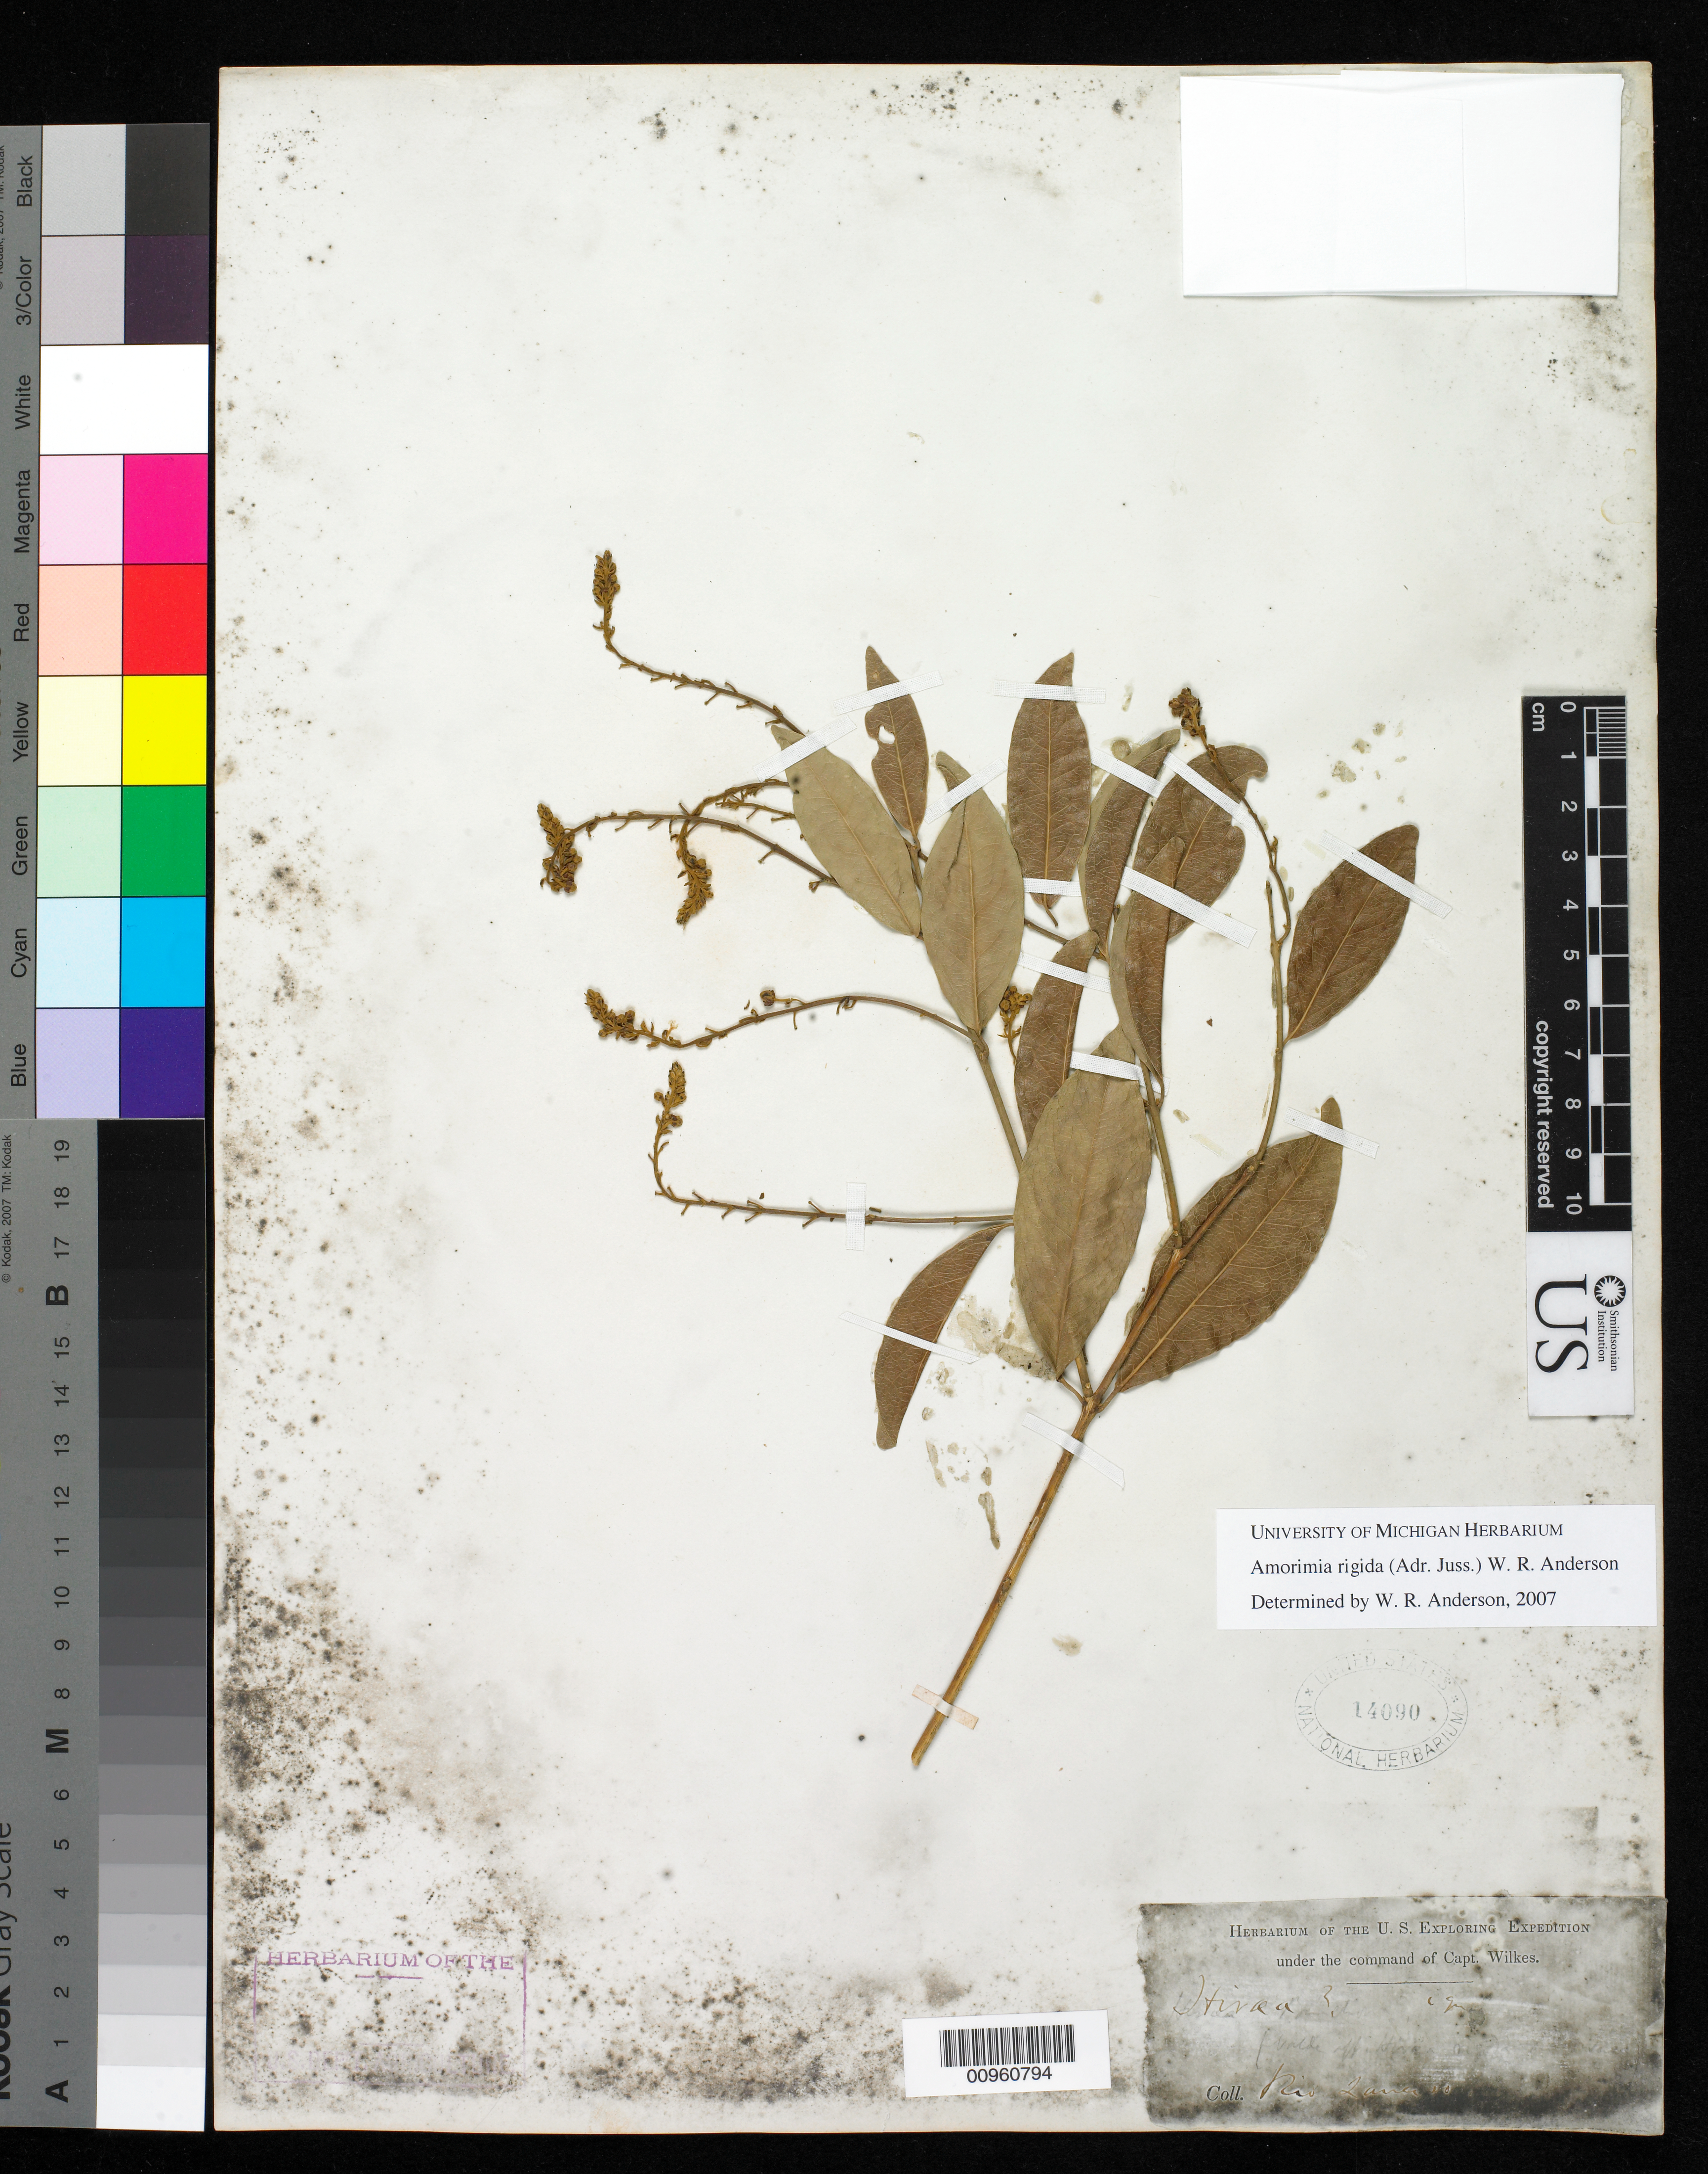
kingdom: Plantae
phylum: Tracheophyta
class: Magnoliopsida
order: Malpighiales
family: Malpighiaceae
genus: Amorimia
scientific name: Amorimia rigida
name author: (A. Juss.) W.R. Anderson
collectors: Wilkes Explor. Exped.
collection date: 1838/1842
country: Brazil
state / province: Rio de Janeiro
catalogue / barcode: US 14090